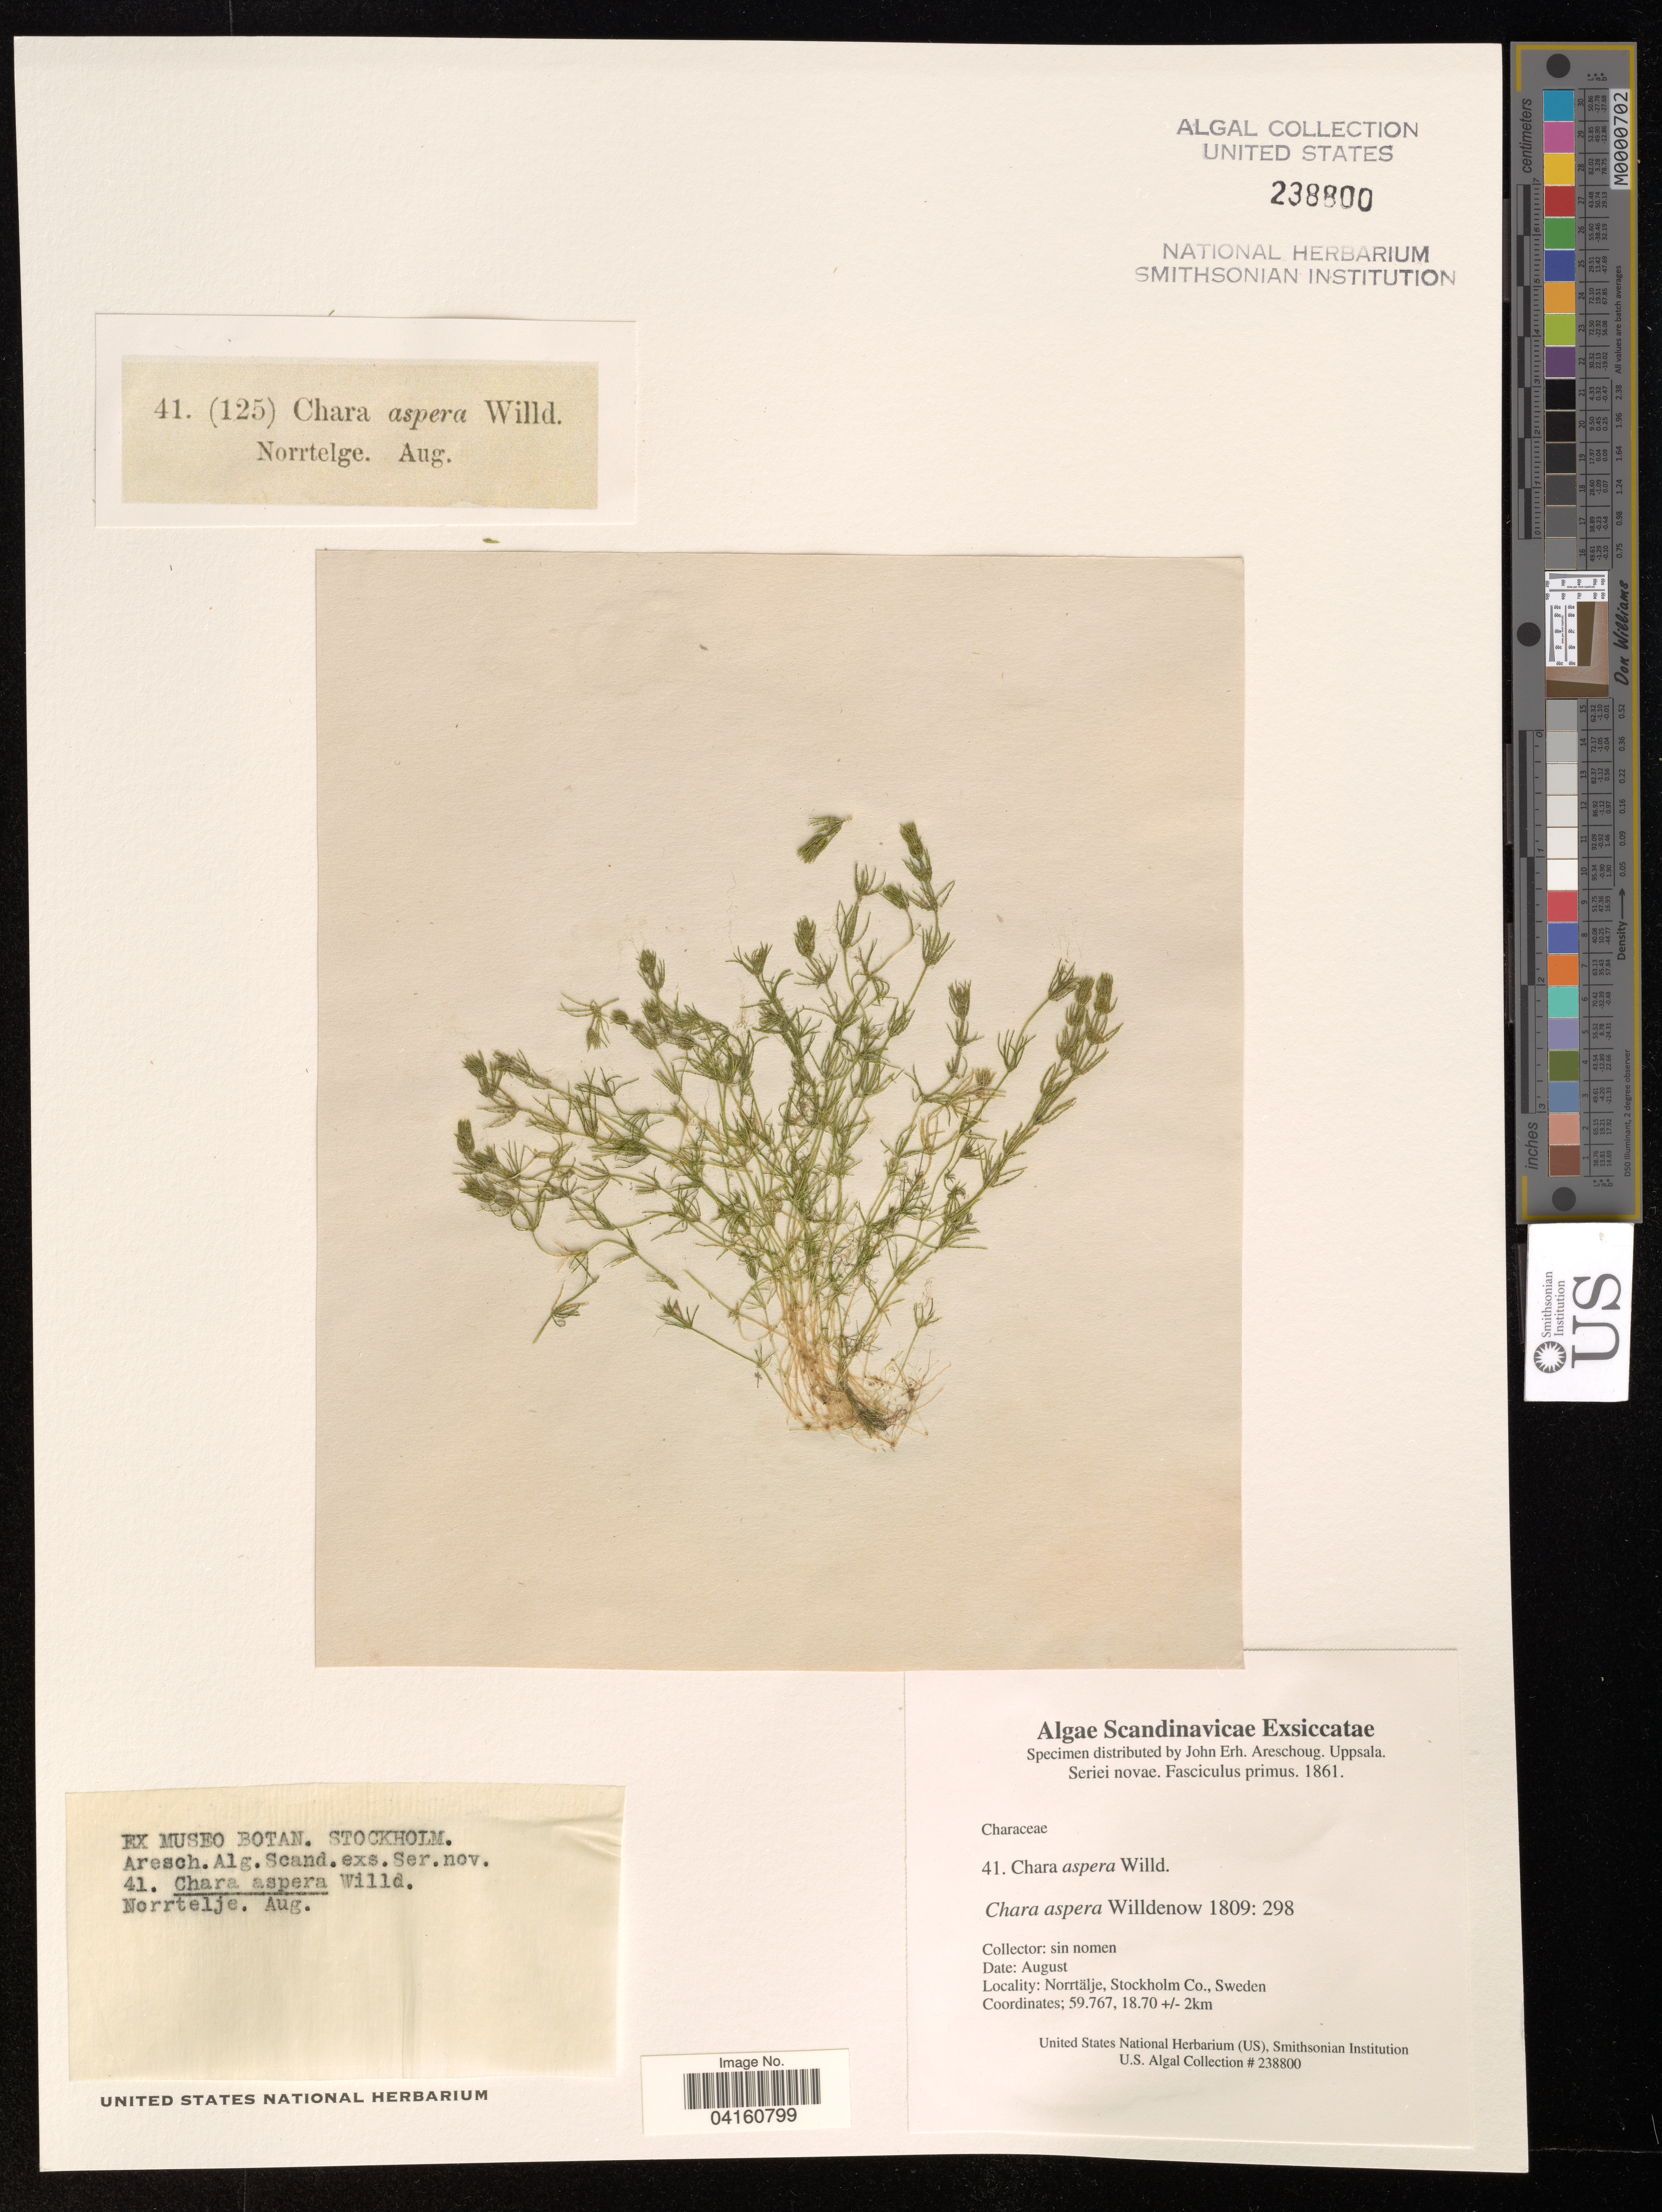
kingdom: Plantae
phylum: Charophyta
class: Charophyceae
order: Charales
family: Characeae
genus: Chara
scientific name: Chara aspera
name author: Willd.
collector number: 41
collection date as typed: August 1861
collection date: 1861-08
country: Sweden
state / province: Stockholm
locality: Norrtalje.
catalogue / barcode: US 238800